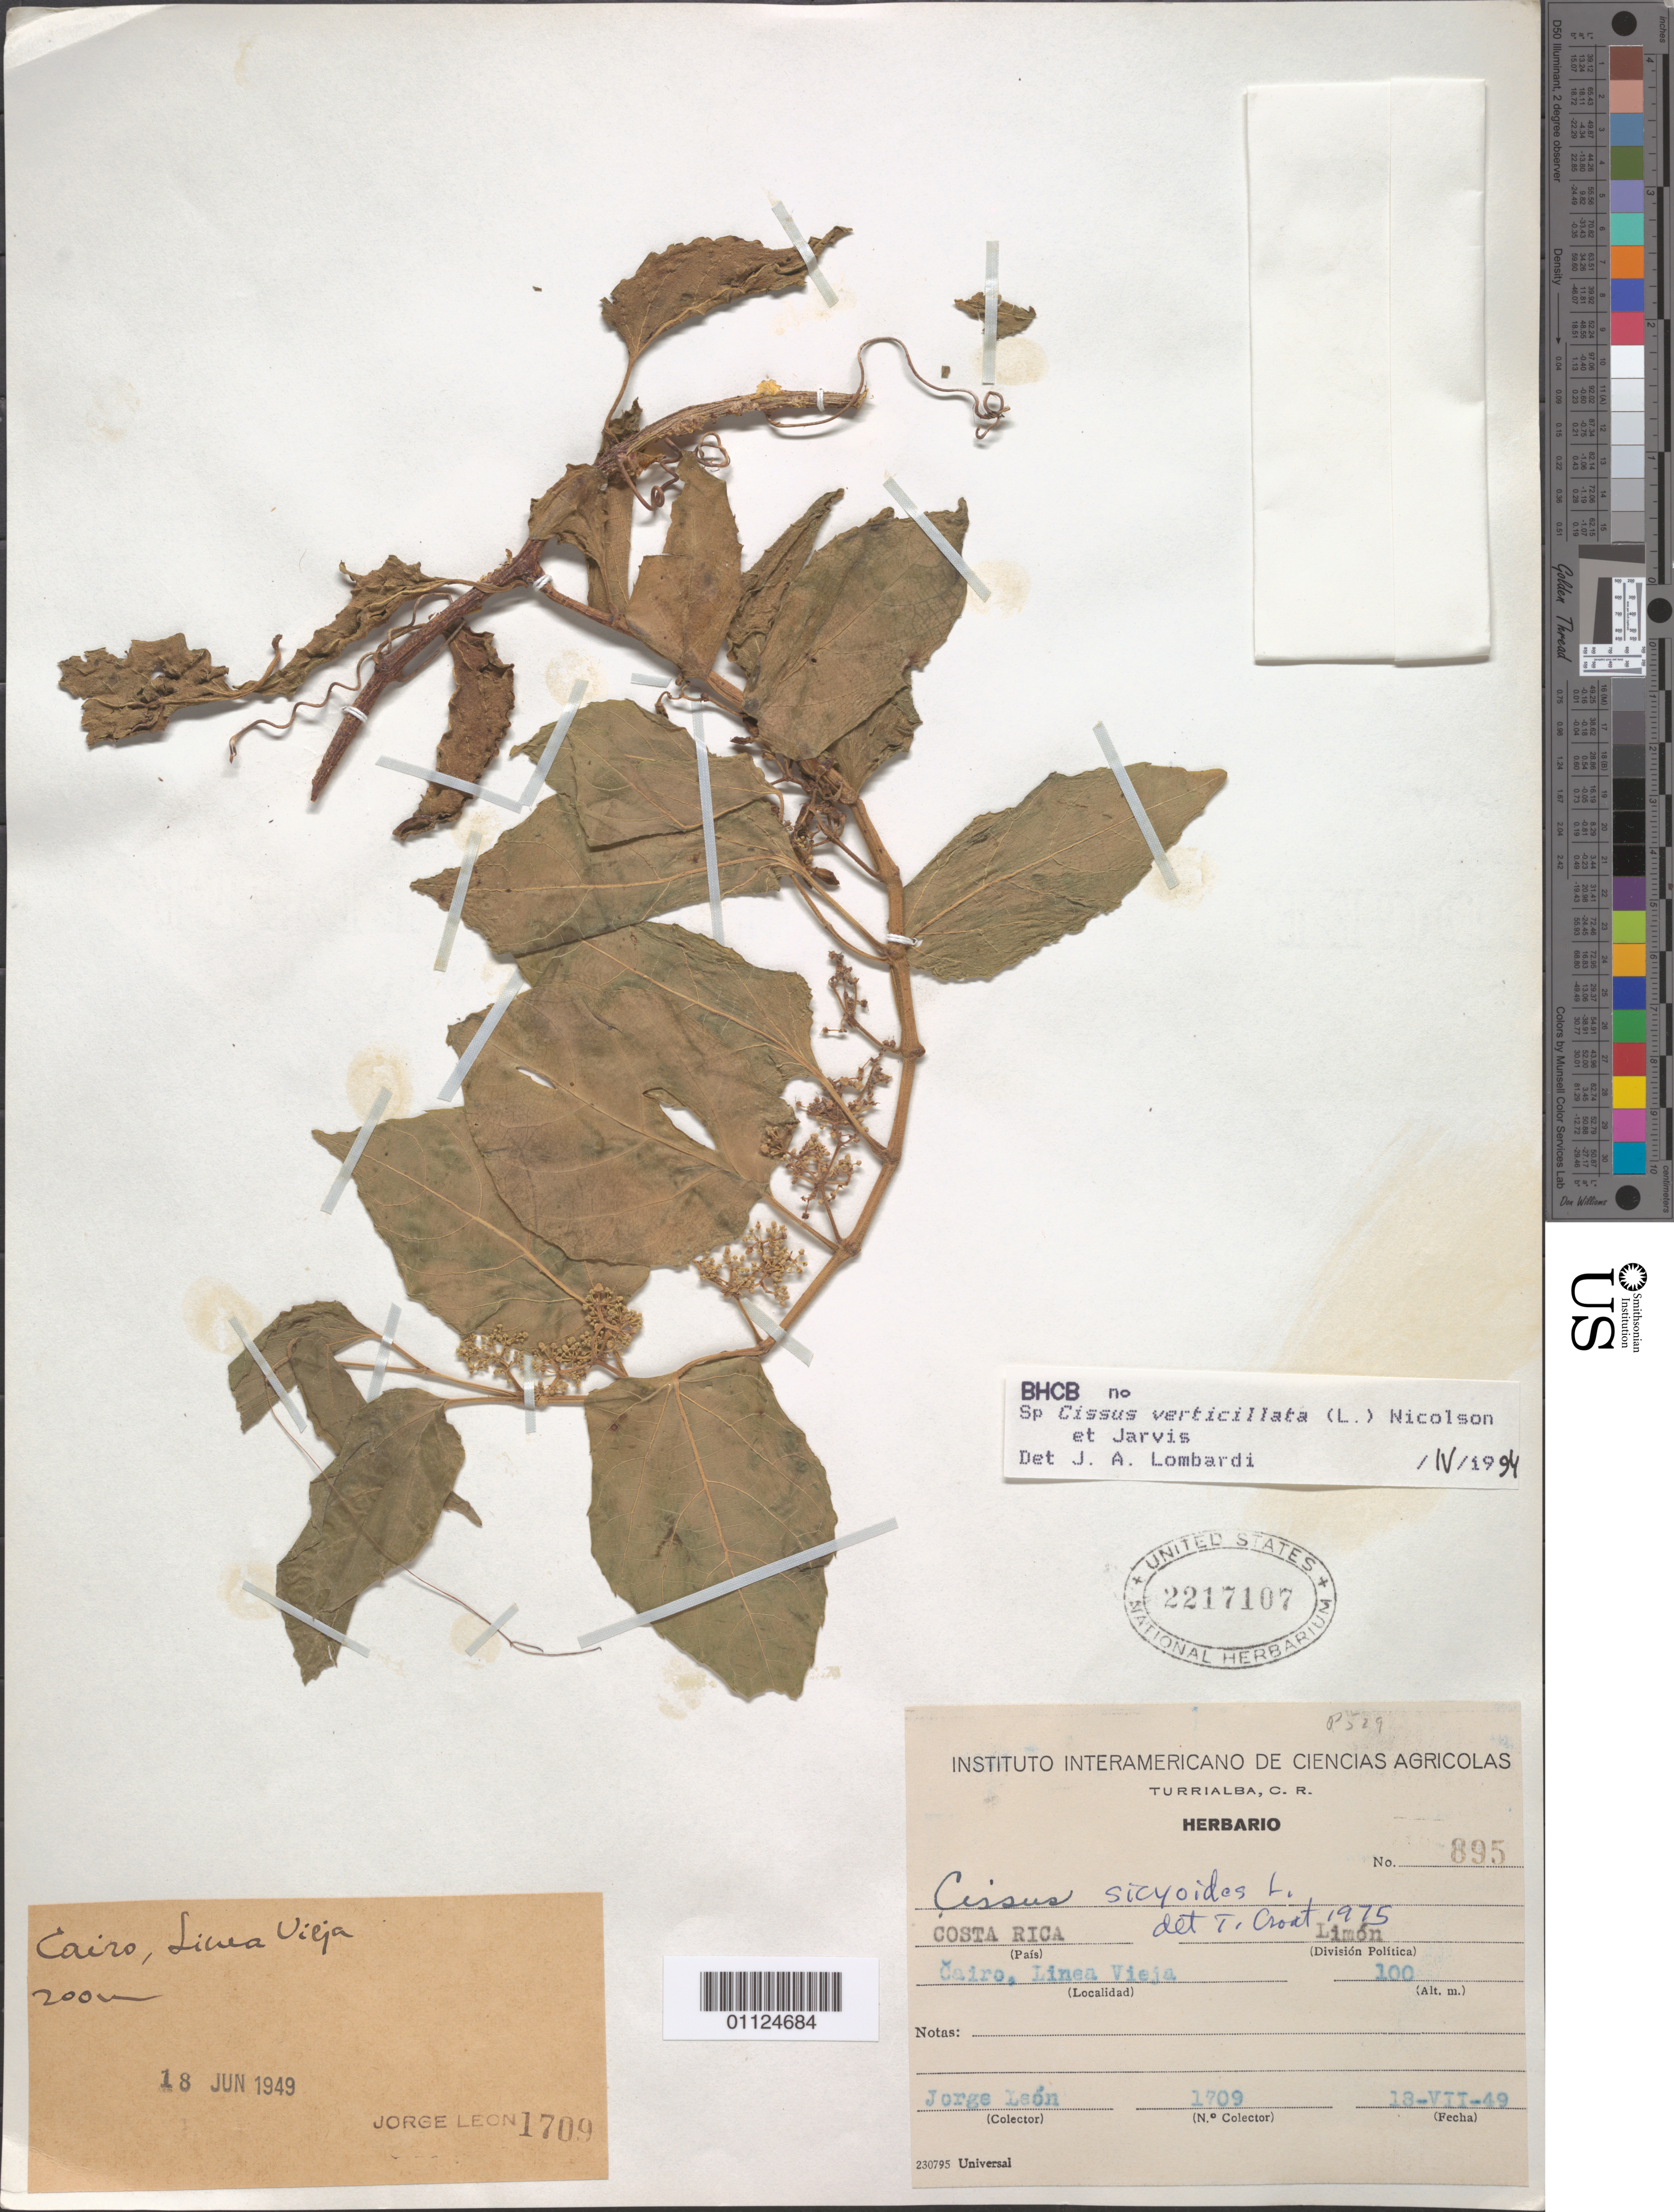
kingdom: Plantae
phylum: Tracheophyta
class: Magnoliopsida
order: Vitales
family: Vitaceae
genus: Cissus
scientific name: Cissus verticillata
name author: (L.) Nicolson & C.E. Jarvis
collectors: M. J. Leon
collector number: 895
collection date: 1949-07-18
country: Costa Rica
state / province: Limón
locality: Cairo, Linea Vieja.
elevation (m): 100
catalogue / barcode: US 2217107